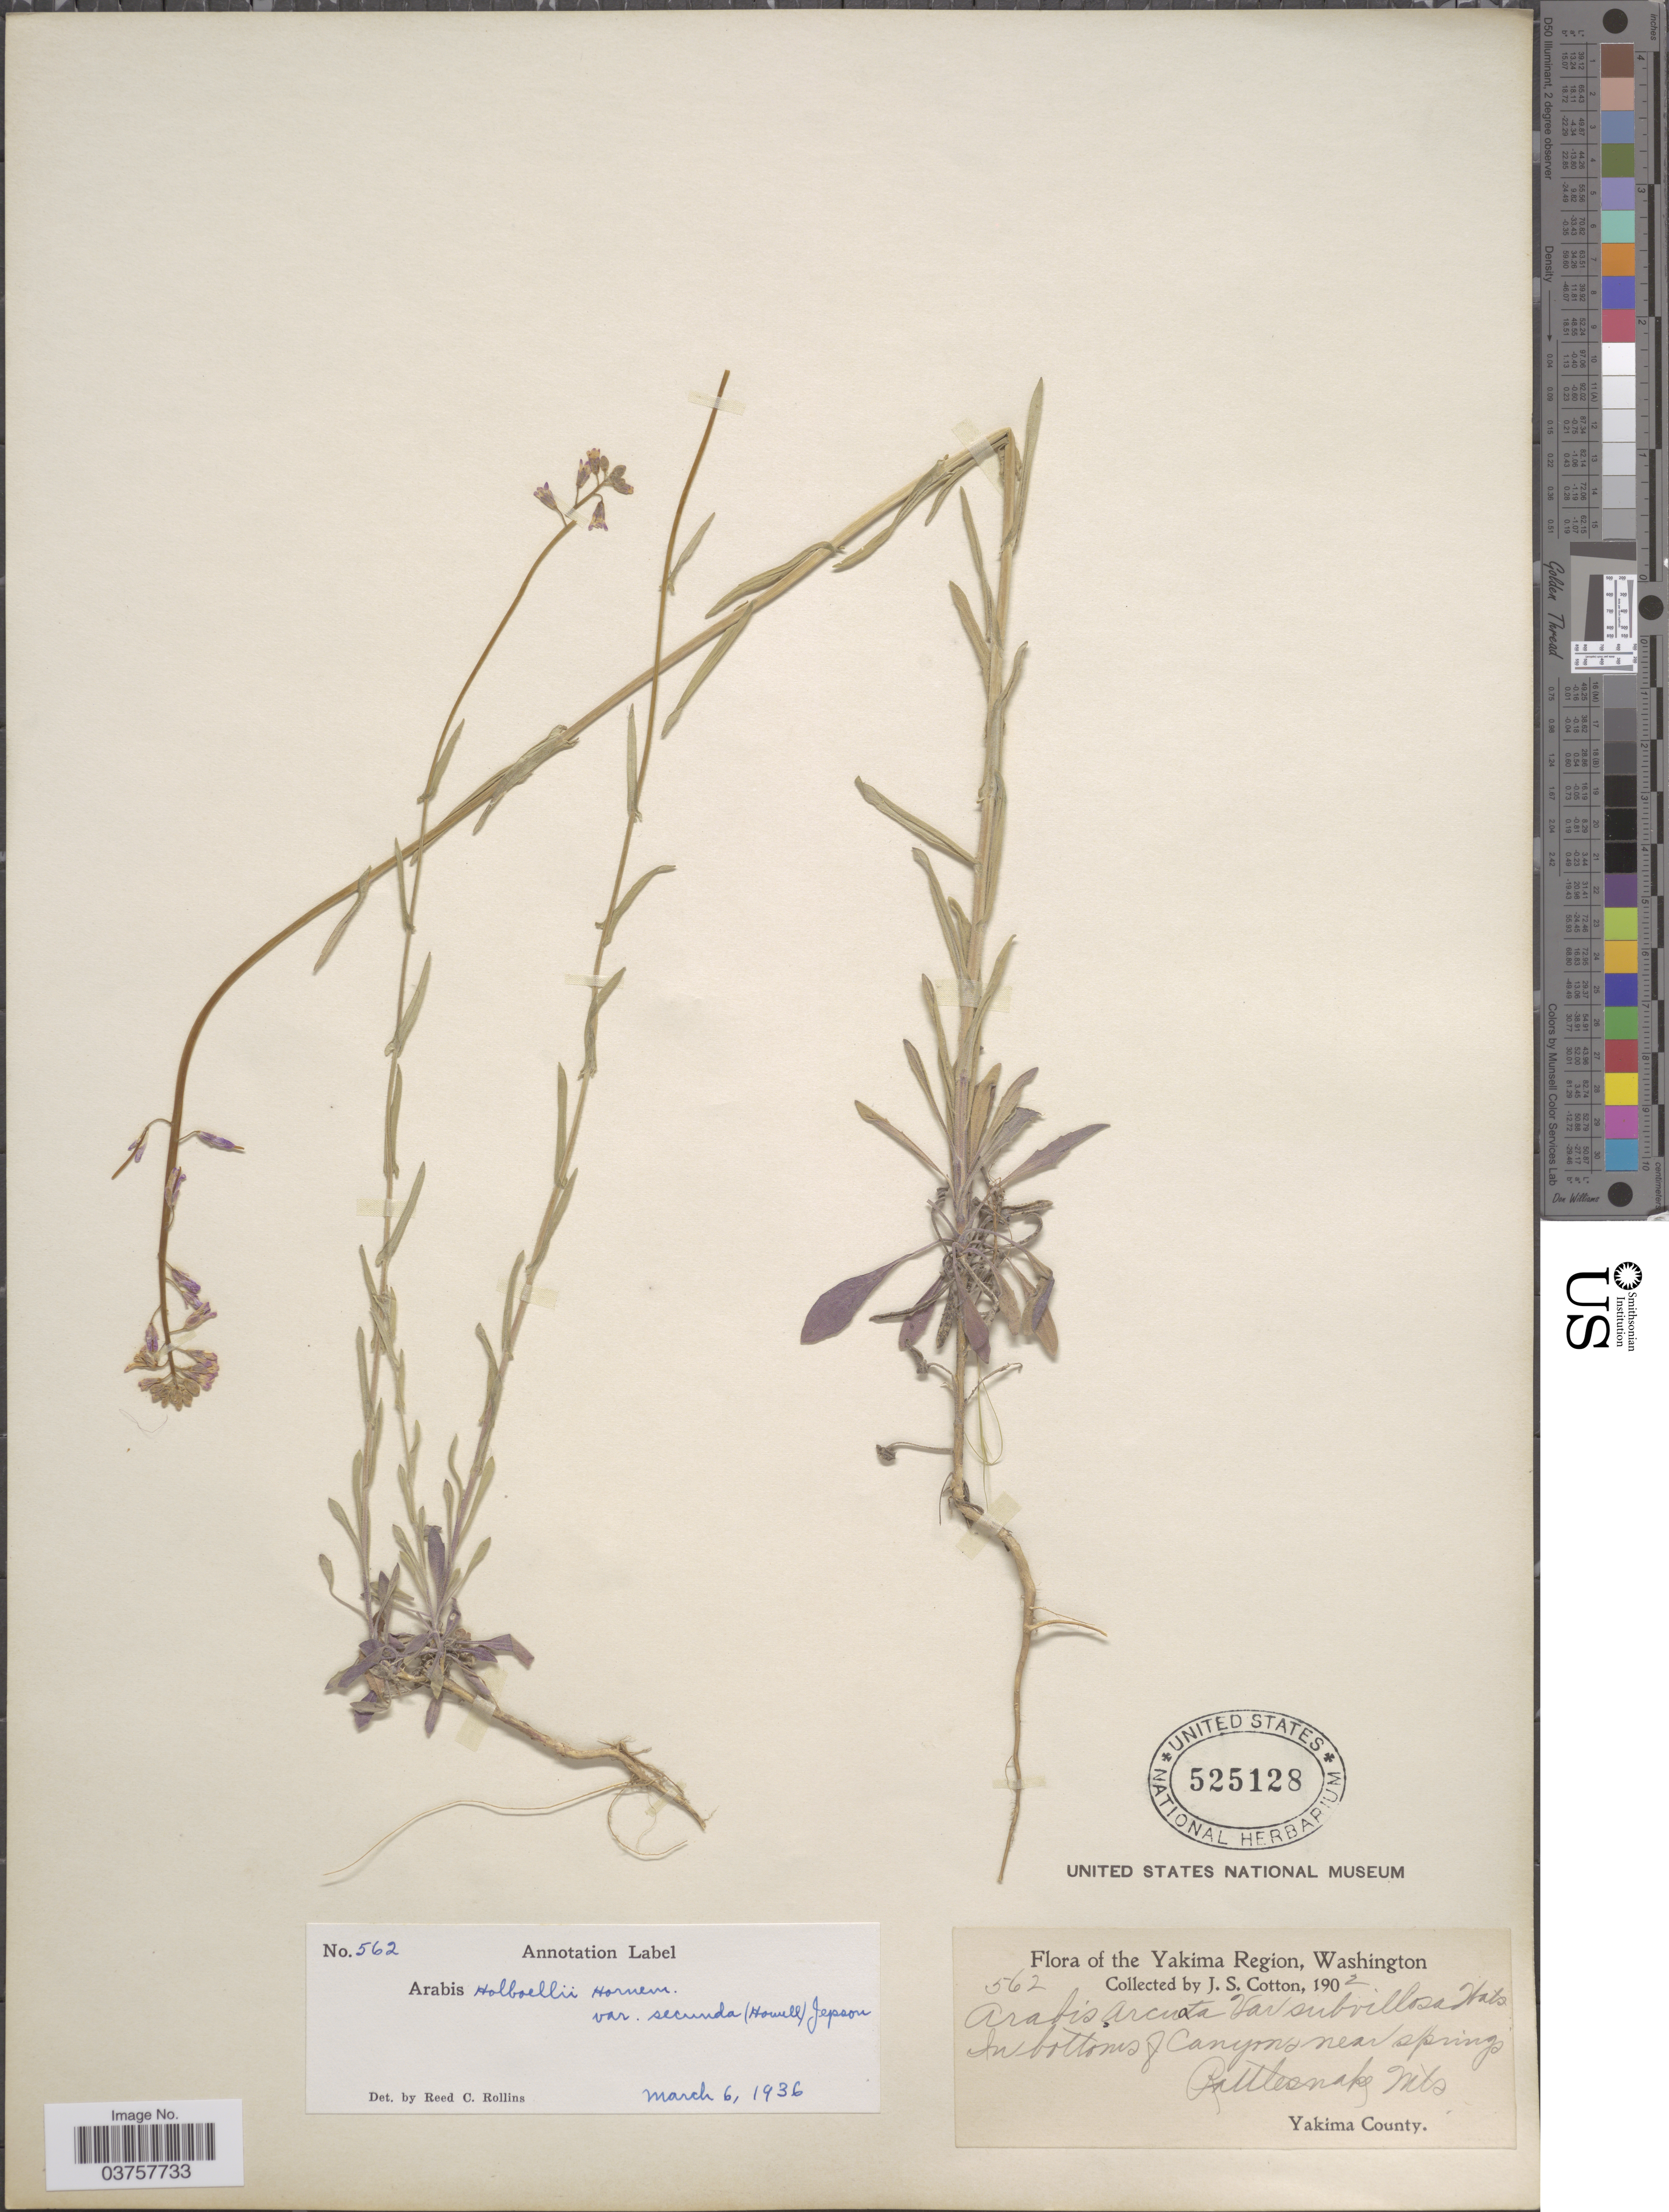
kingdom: Plantae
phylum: Tracheophyta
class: Magnoliopsida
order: Brassicales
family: Brassicaceae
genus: Arabis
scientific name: Arabis holboellii var. retrofracta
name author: Rydb.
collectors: J. S. Cotton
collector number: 562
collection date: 1902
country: United States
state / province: Washington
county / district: Yakima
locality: The Yakima Region. In bottoms of Canyons near springs. Rattlesnake Mts. Yakima County.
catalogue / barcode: US 525128